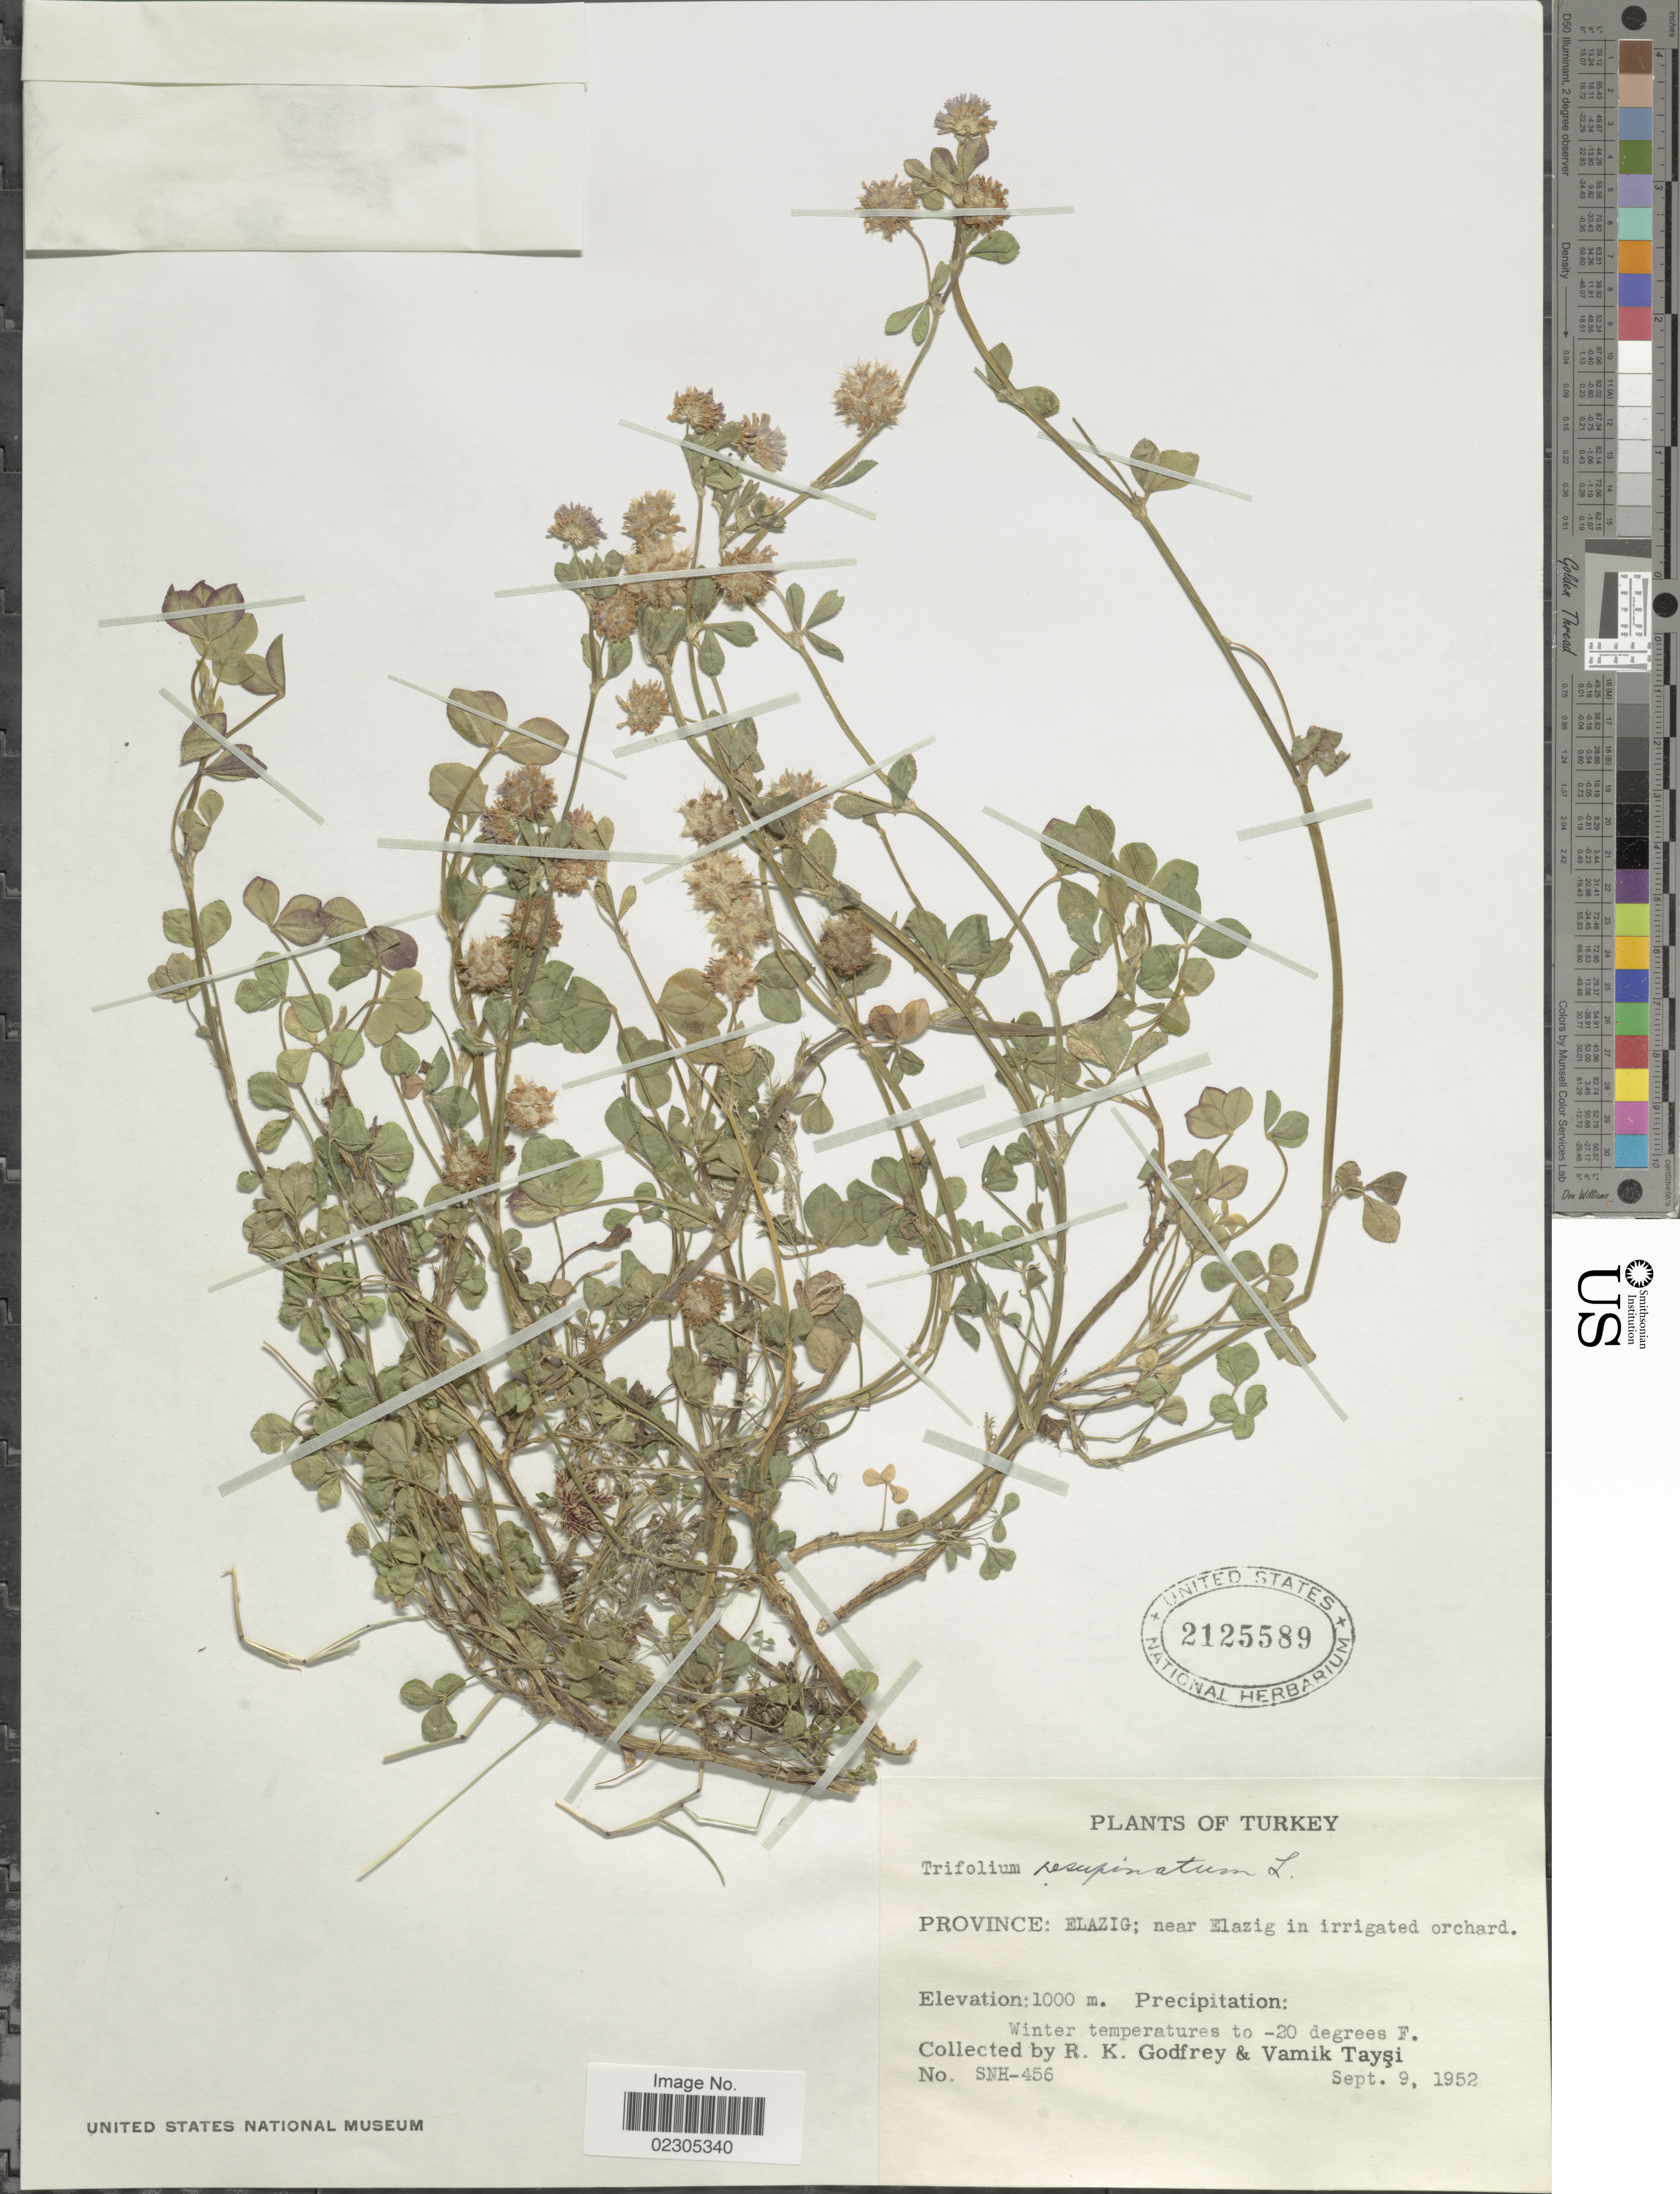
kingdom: Plantae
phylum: Tracheophyta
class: Magnoliopsida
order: Fabales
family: Fabaceae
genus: Trifolium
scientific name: Trifolium resupinatum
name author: L.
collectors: R. K. Godfrey & V. Taysi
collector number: SNH456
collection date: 1952-09-09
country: Turkey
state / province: Elazig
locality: Near Elazig in irrigated orchard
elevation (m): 1000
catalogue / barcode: US 2125589